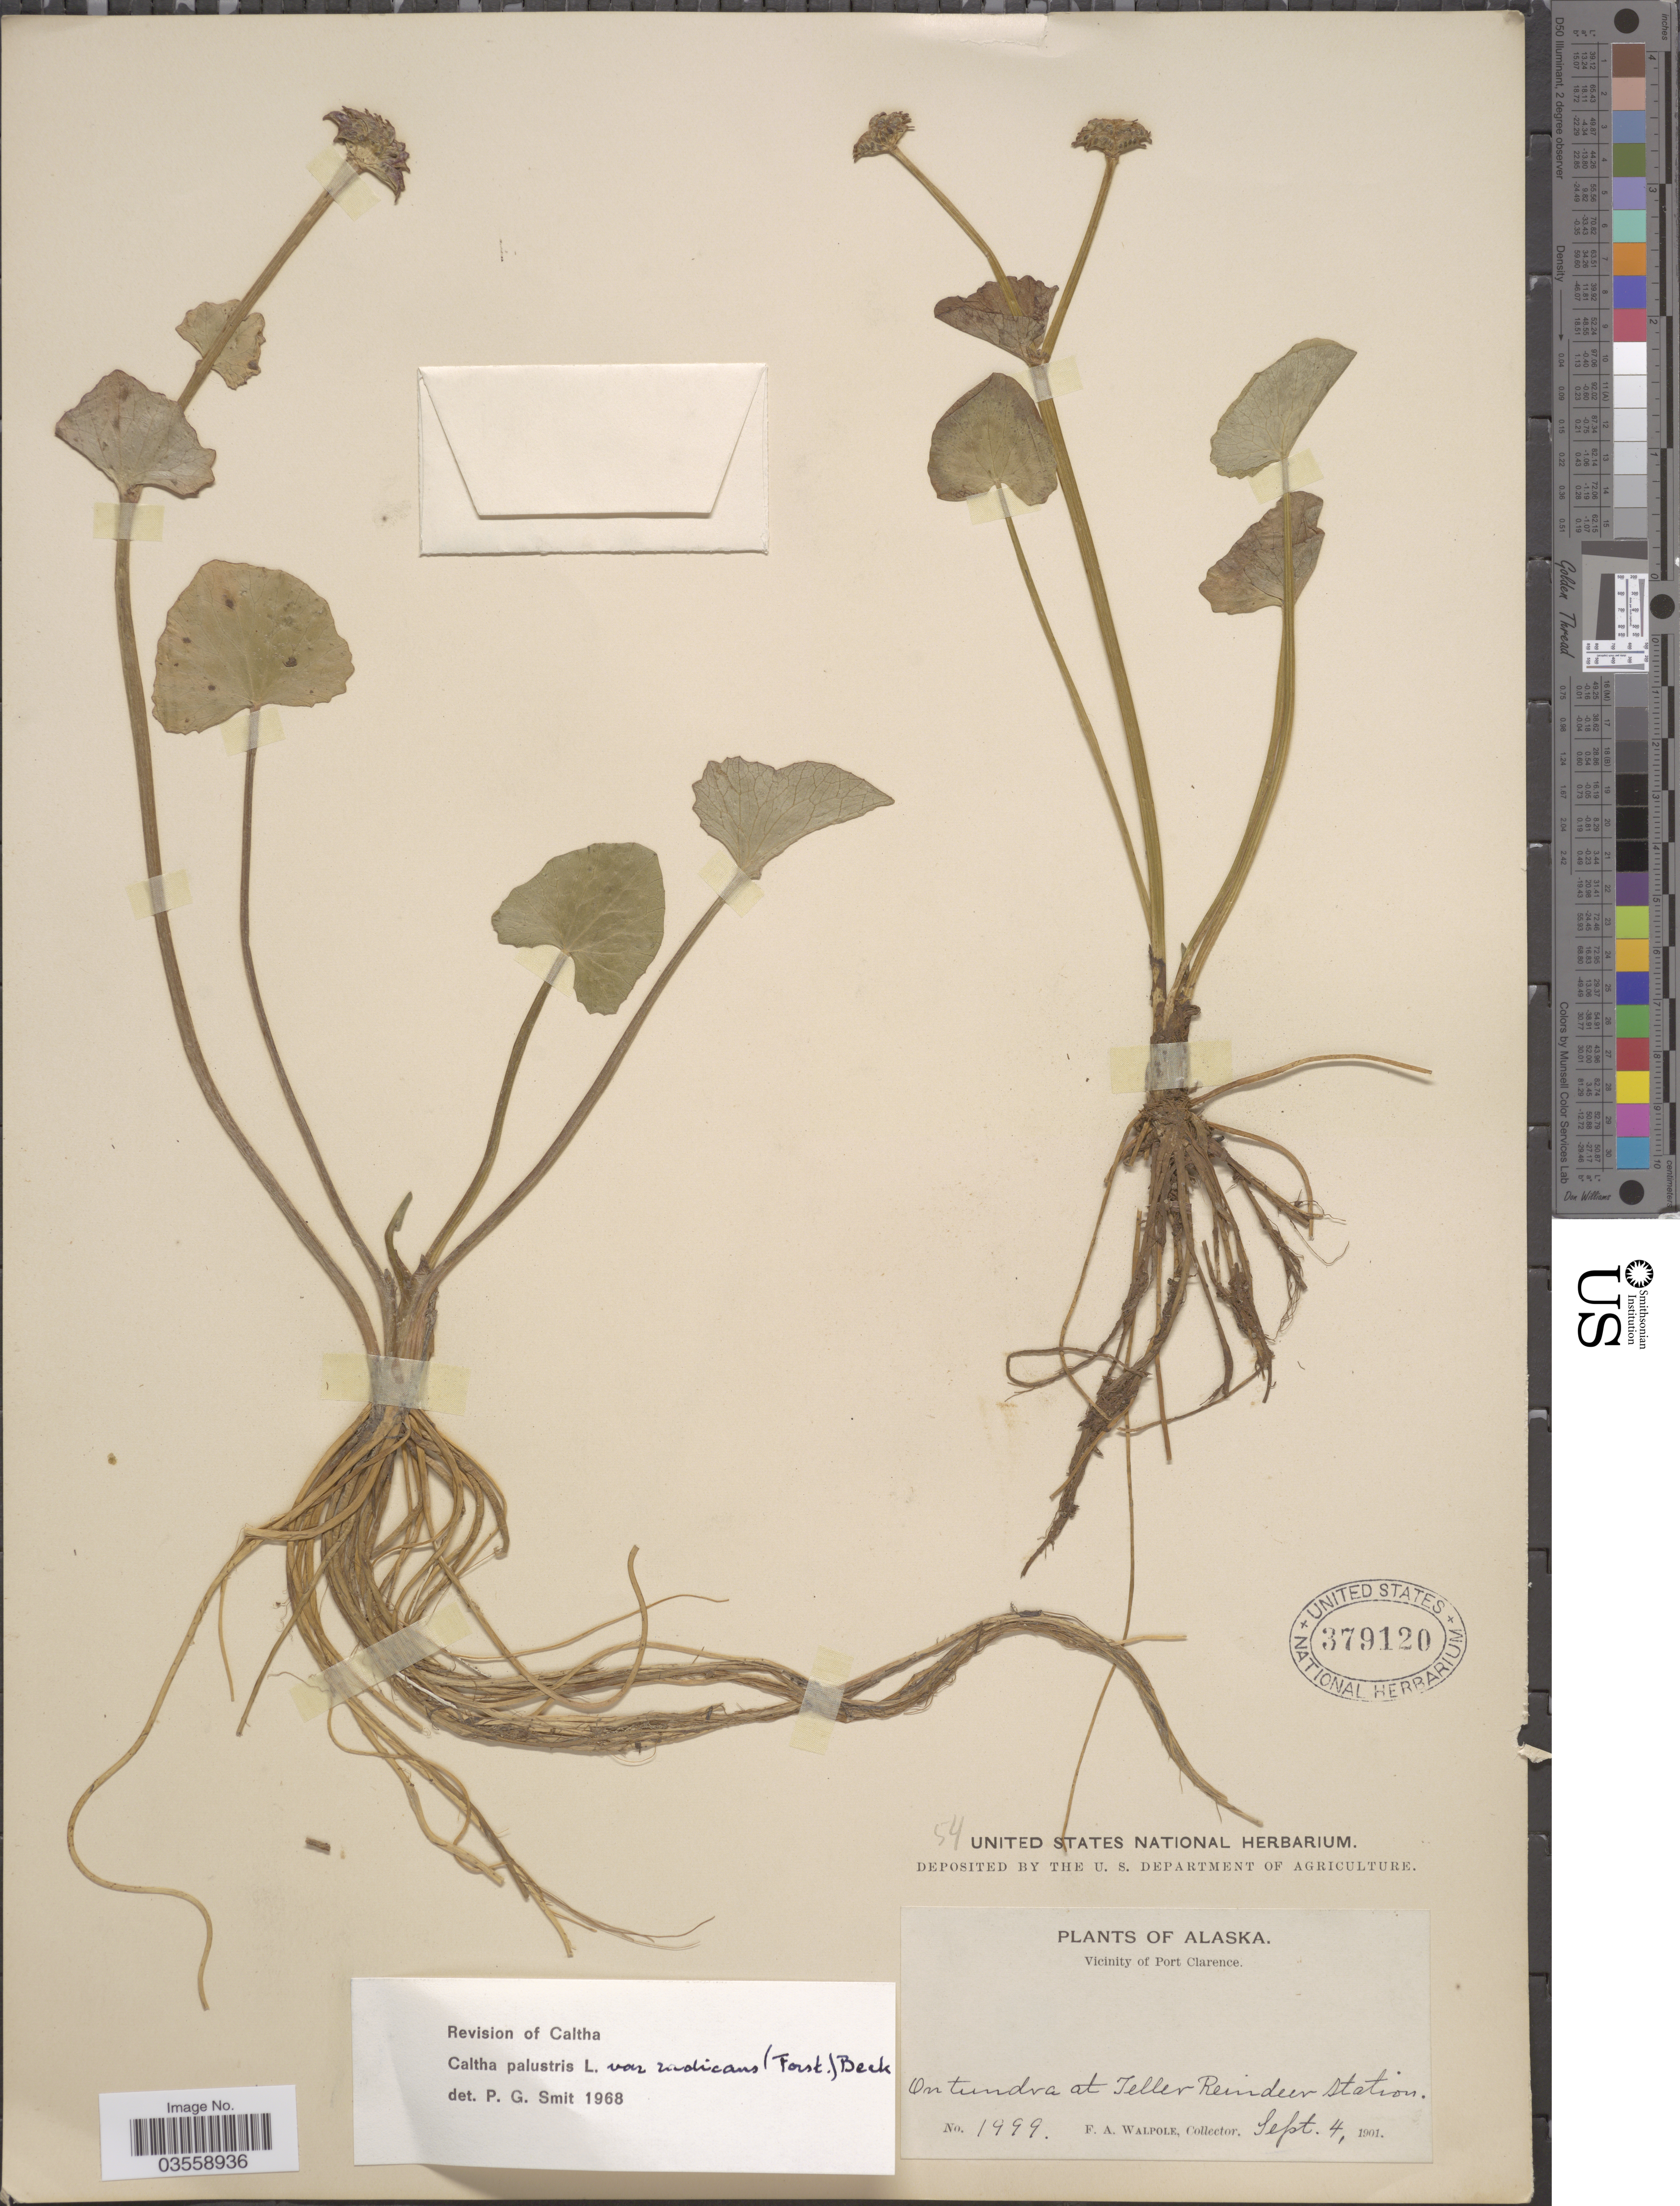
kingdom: Plantae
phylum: Tracheophyta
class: Magnoliopsida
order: Ranunculales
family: Ranunculaceae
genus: Caltha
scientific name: Caltha palustris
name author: L.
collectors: F. Walpole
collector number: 1999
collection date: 1901-09-04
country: United States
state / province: Alaska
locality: Vicinity of Port Clarence. On tundra at Teller Reindeer Station.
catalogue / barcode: US 379120